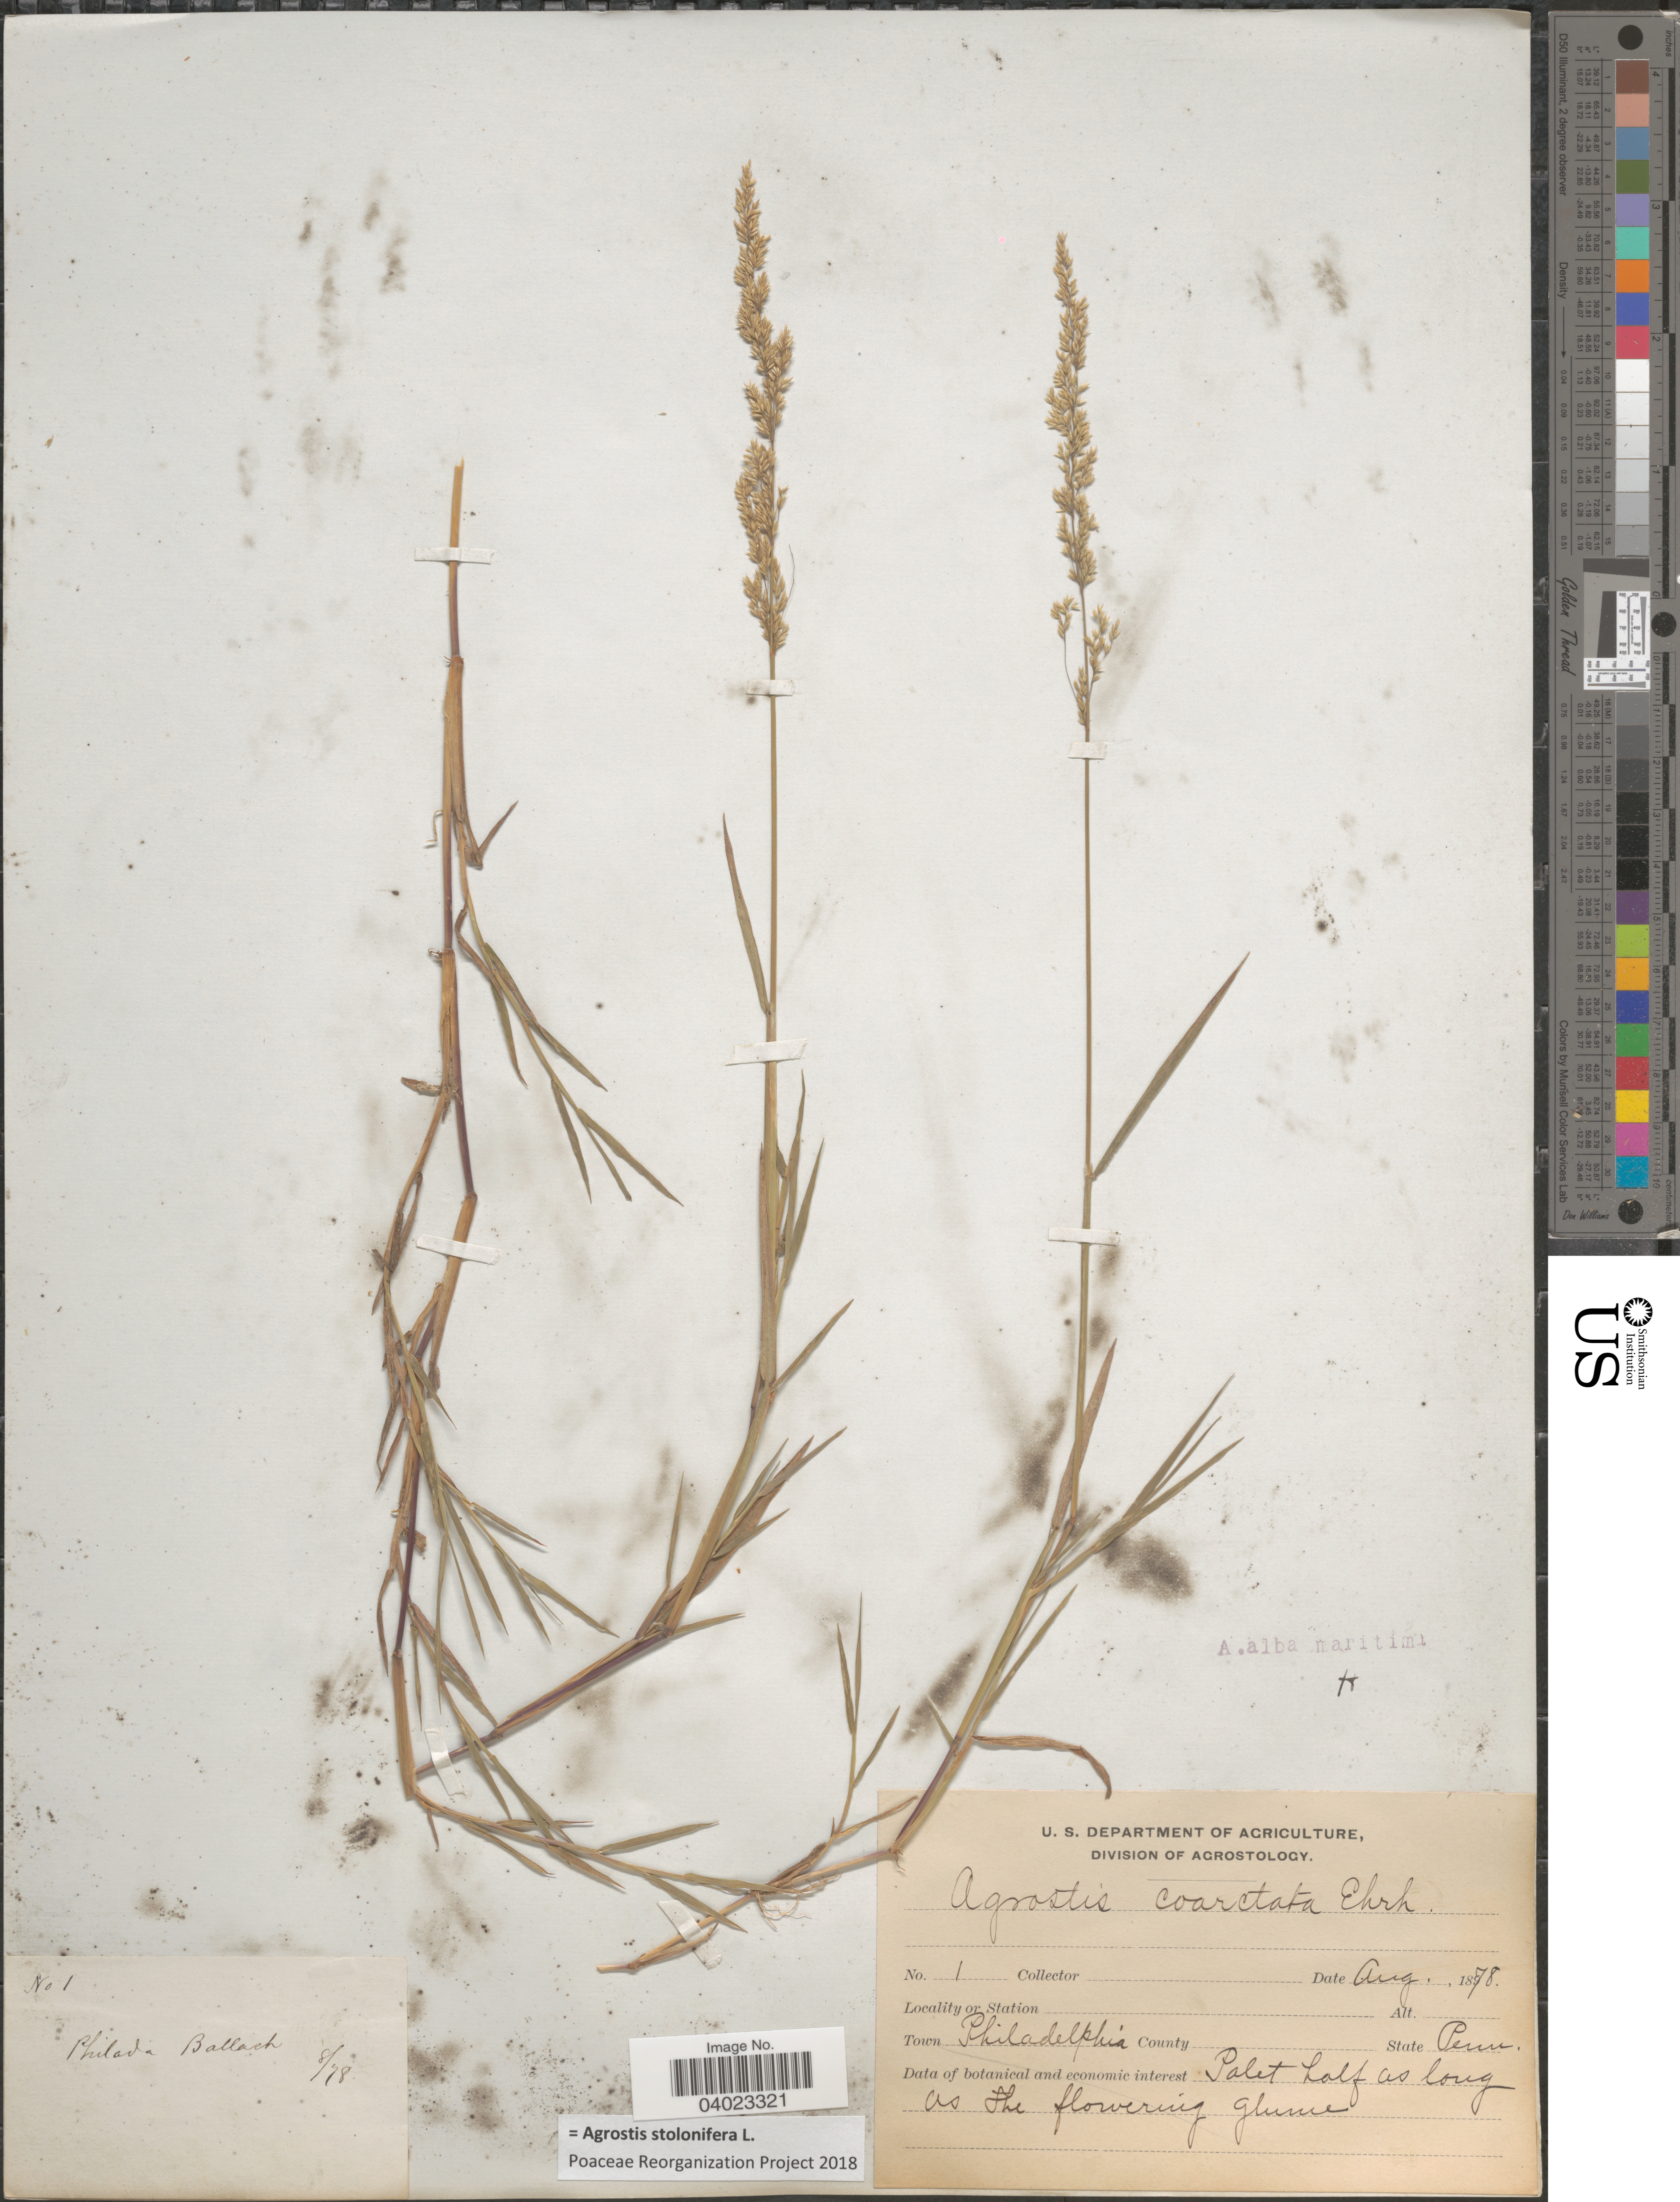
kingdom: Plantae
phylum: Tracheophyta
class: Liliopsida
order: Poales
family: Poaceae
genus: Agrostis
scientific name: Agrostis stolonifera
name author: L.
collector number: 1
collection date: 1878-08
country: United States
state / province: Pennsylvania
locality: Town Philadelphia.